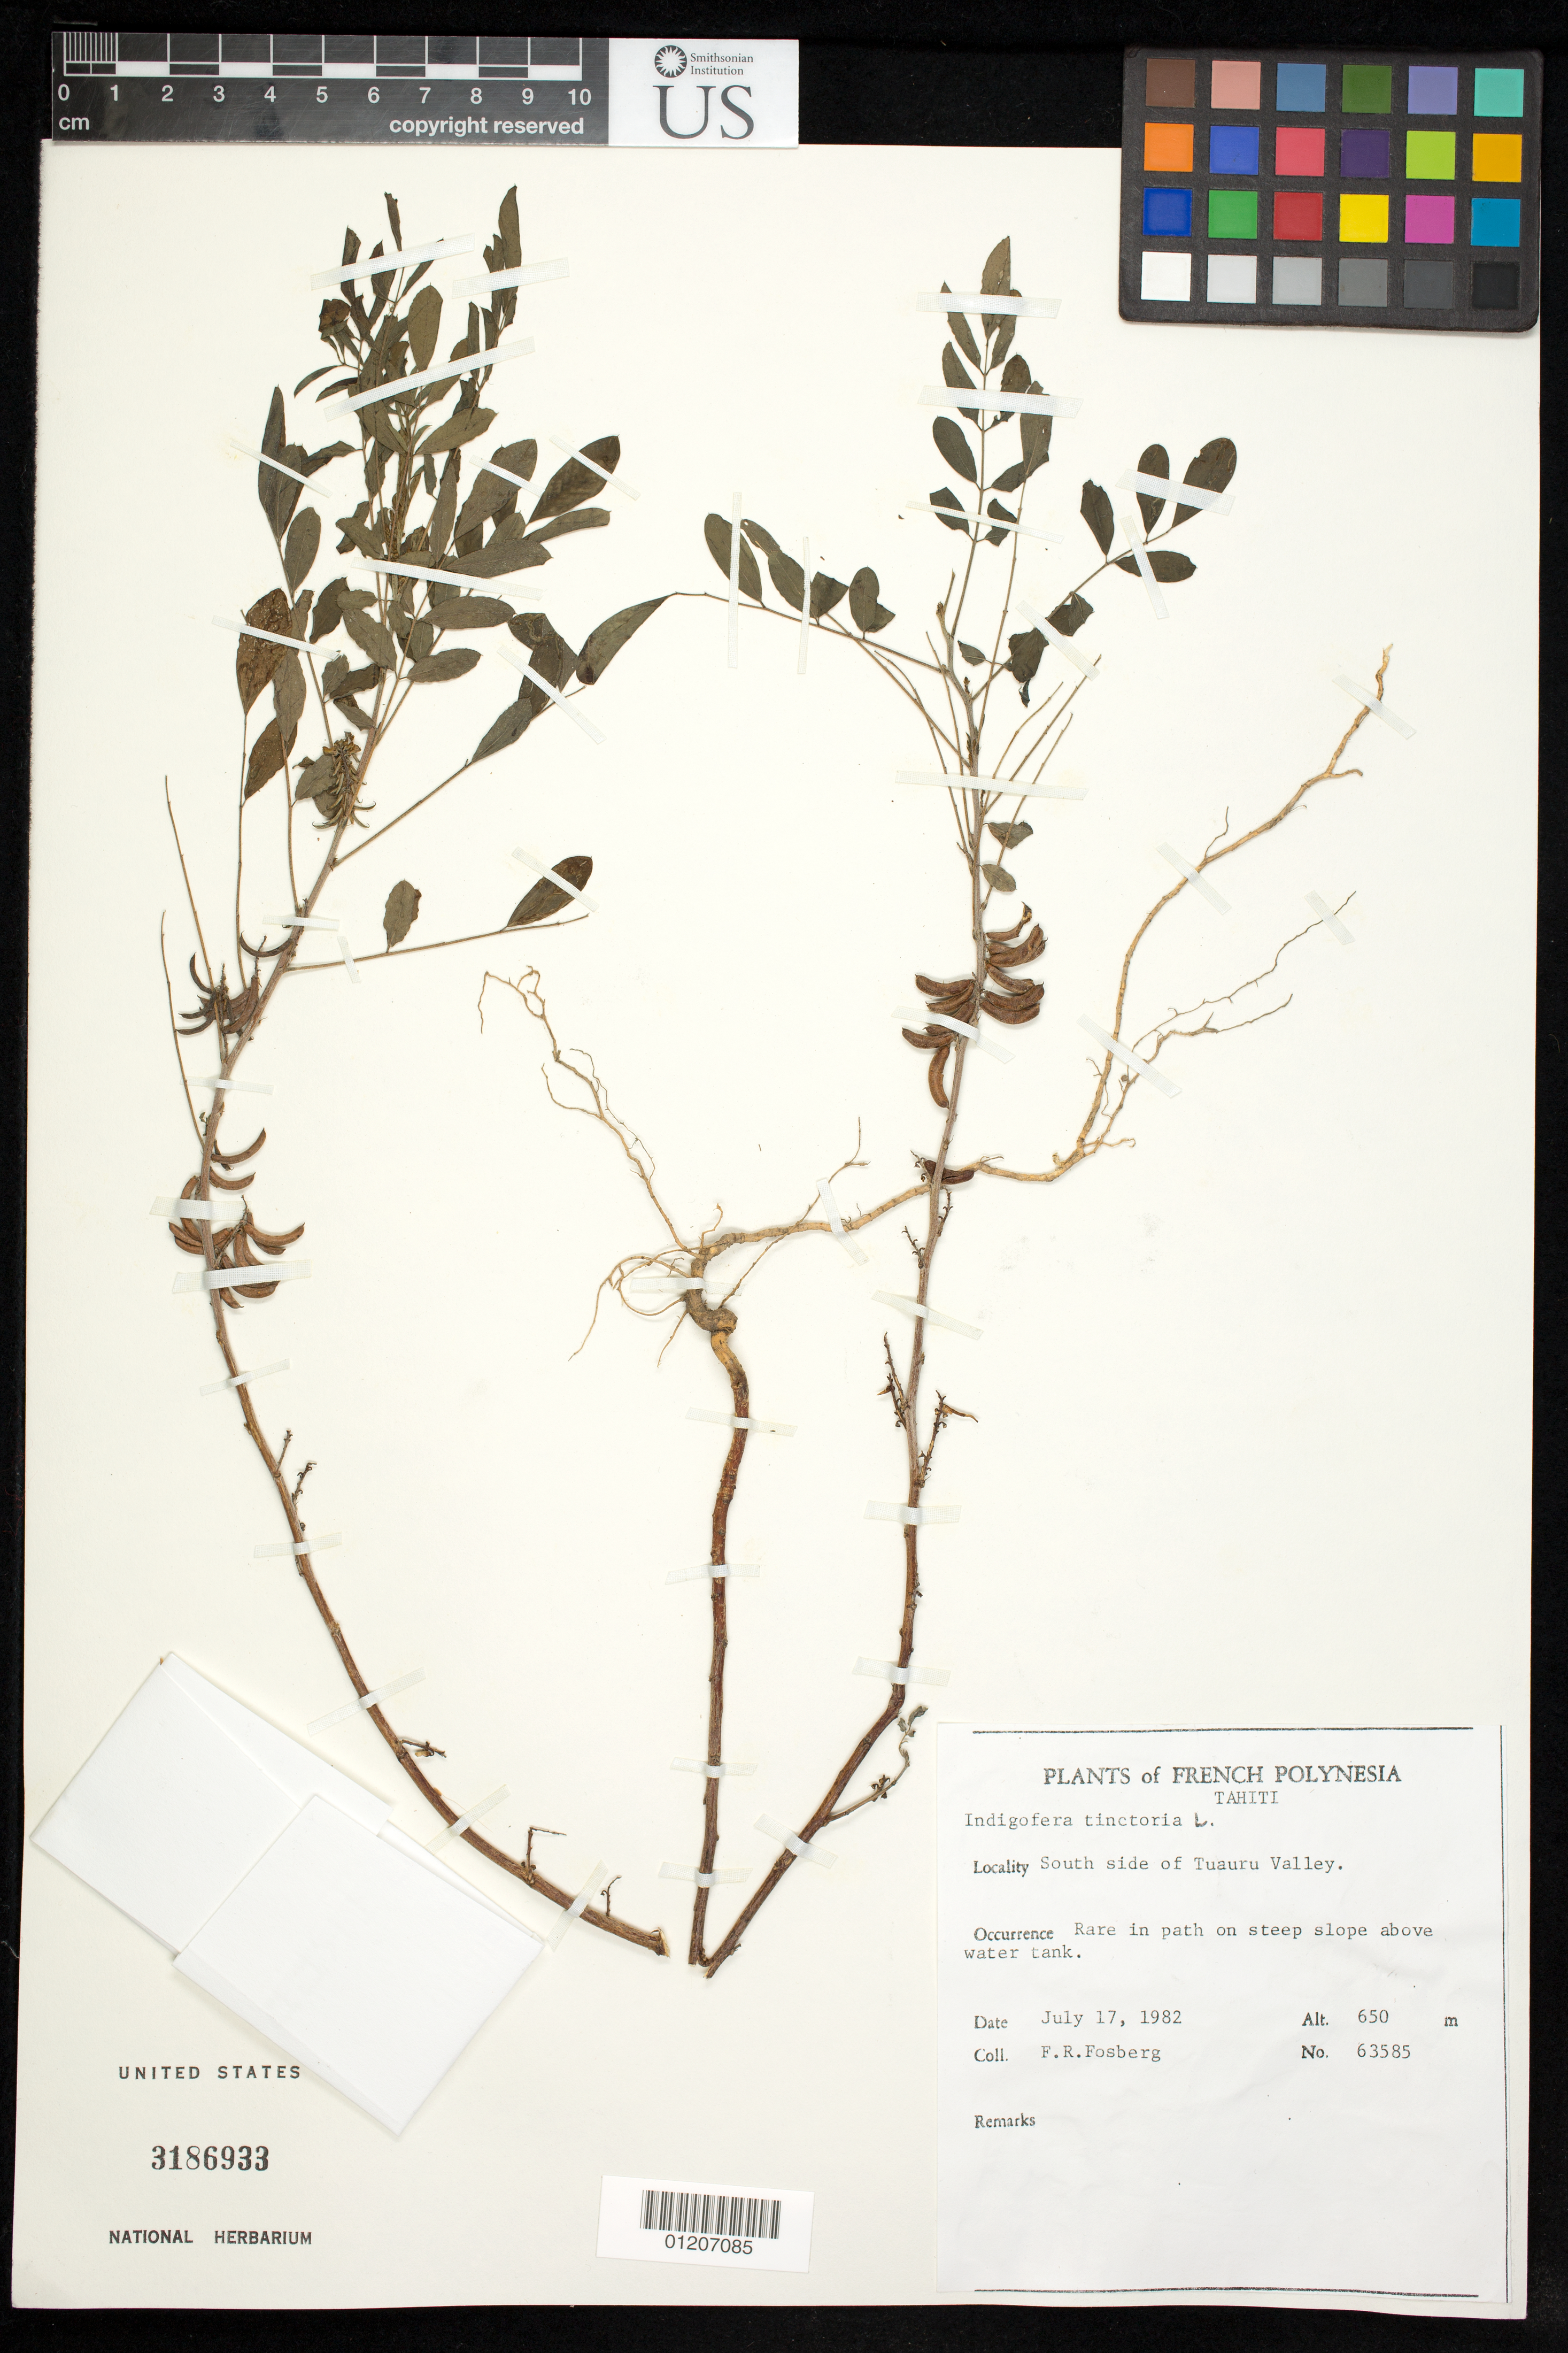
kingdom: Plantae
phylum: Tracheophyta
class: Magnoliopsida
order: Fabales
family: Fabaceae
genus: Indigofera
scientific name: Indigofera tinctoria sensu Naves non L.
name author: Naves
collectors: F. R. Fosberg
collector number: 63585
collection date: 1982-07-17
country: French Polynesia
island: Tahiti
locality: South side of Tuauru Valley, in path on steep slope above water tank.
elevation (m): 650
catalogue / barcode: US 3186933